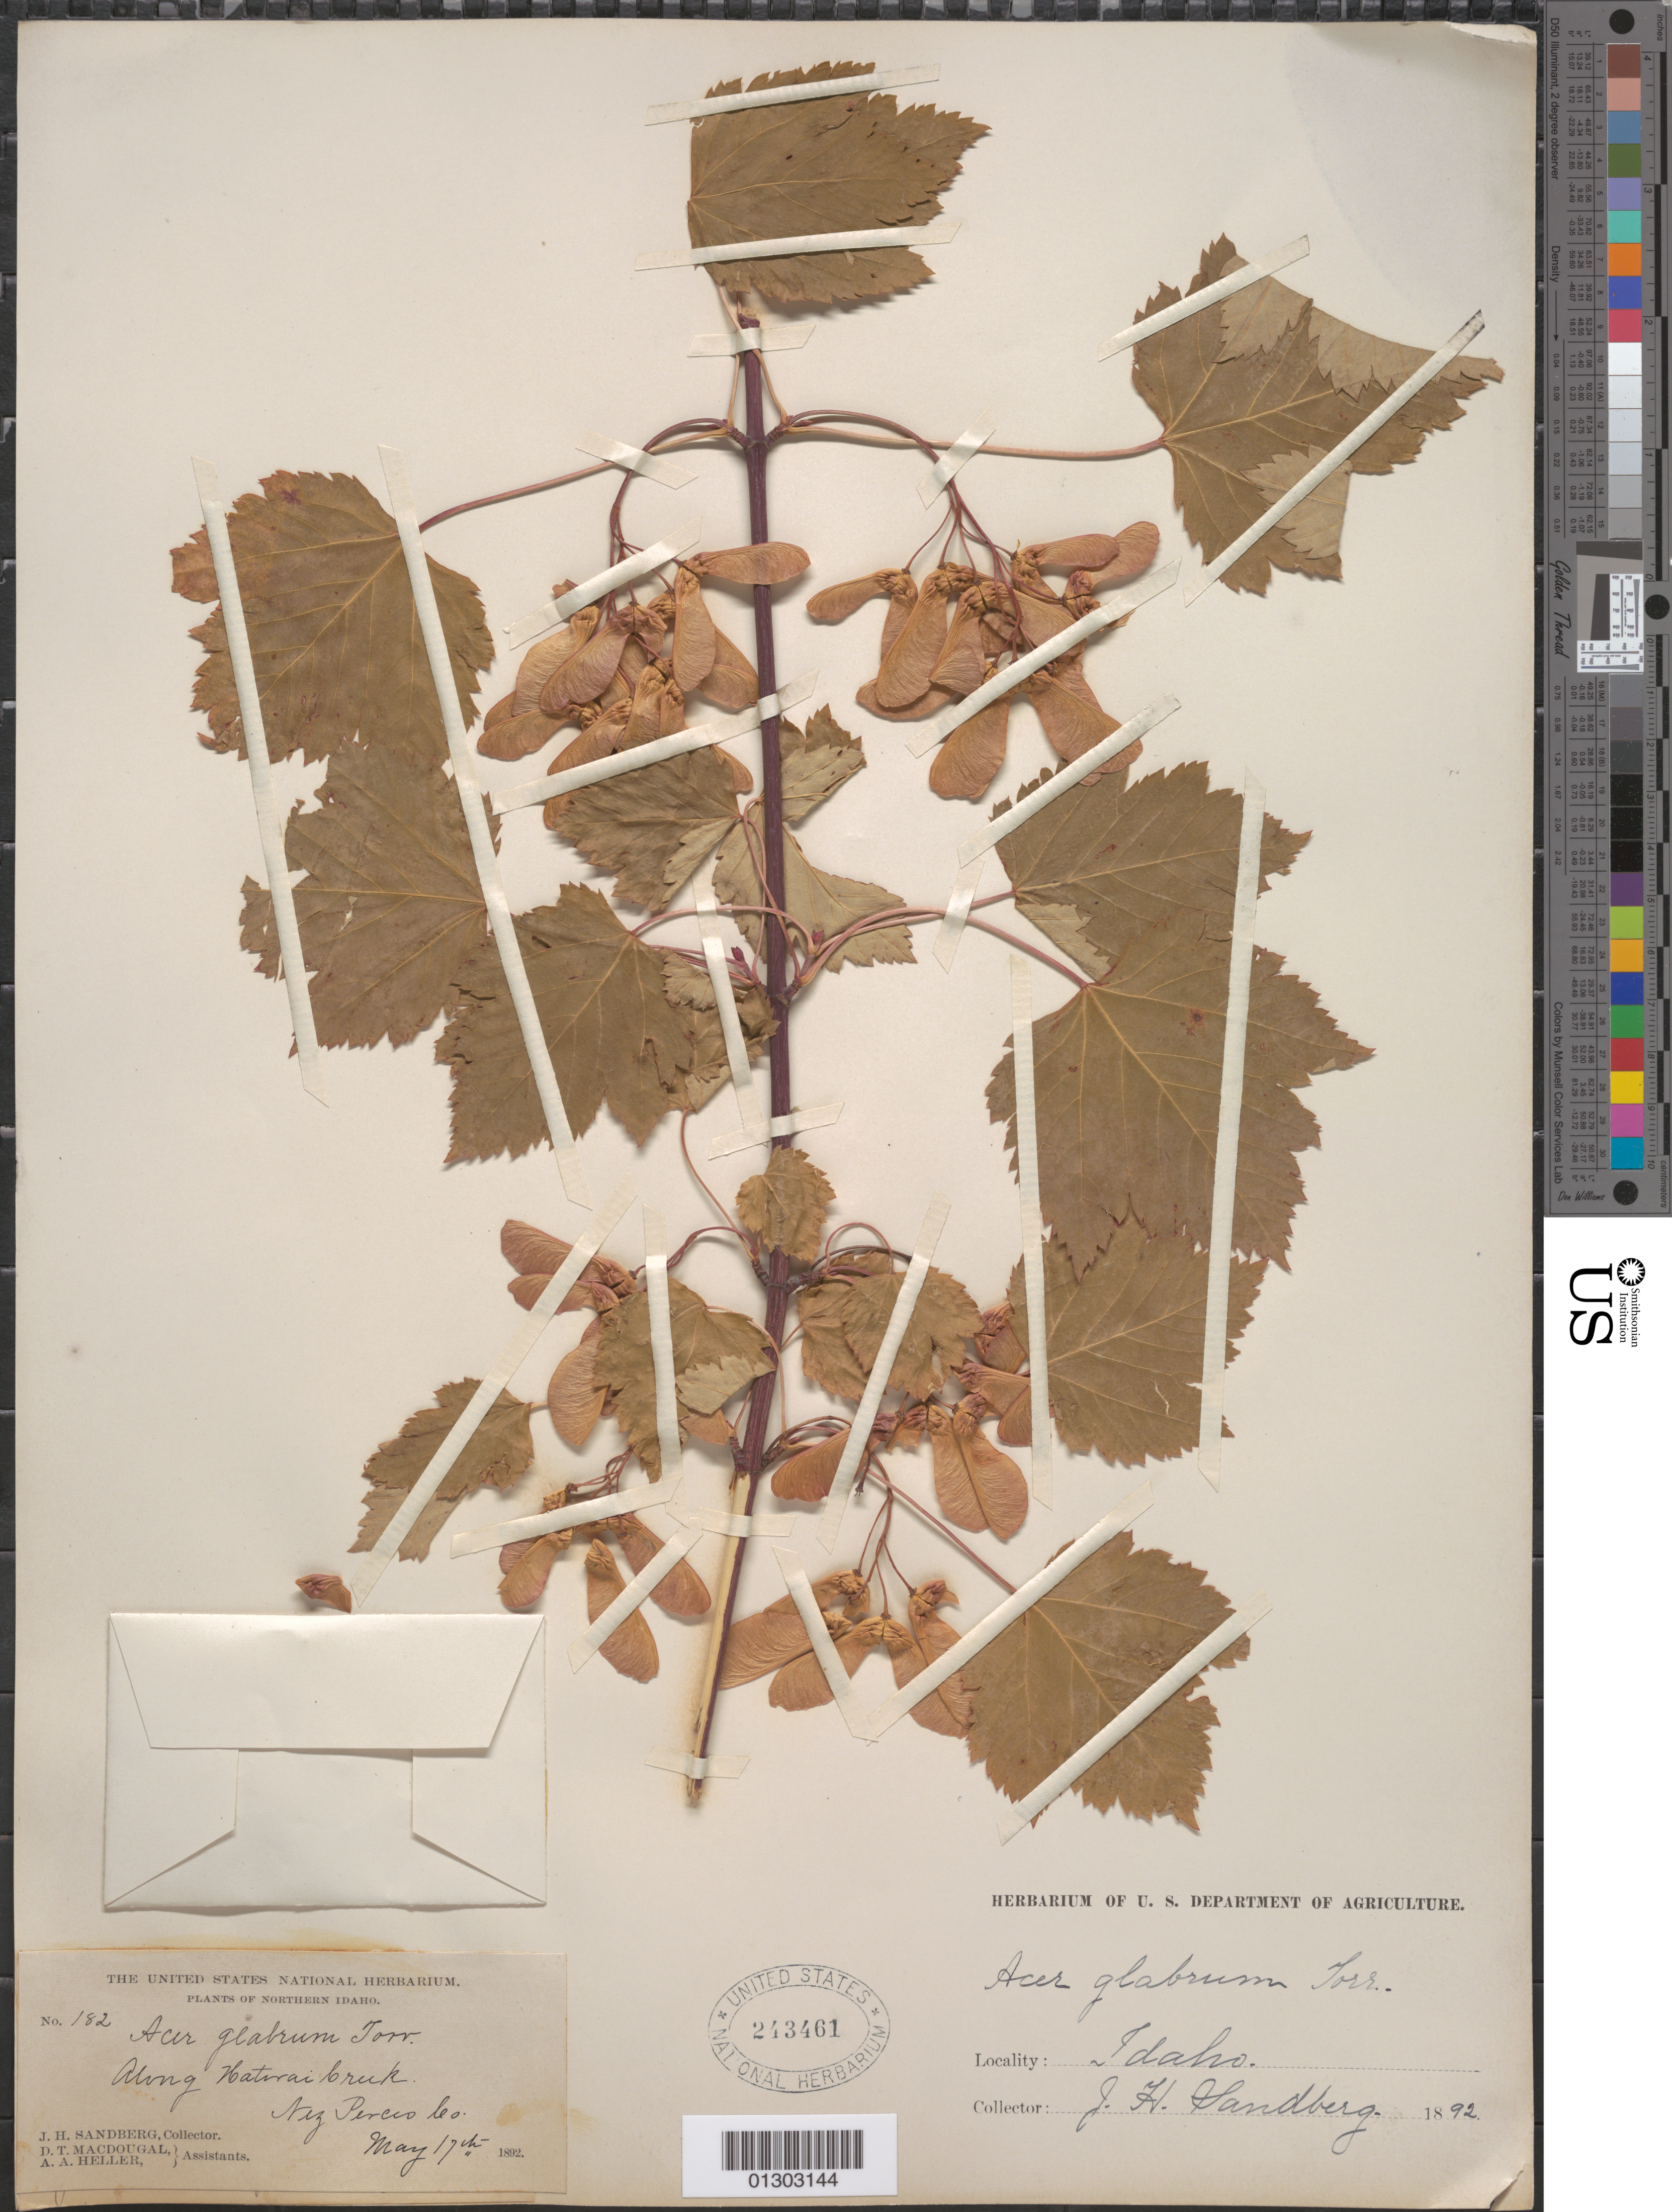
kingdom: Plantae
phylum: Tracheophyta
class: Magnoliopsida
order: Sapindales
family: Sapindaceae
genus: Acer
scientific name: Acer glabrum var. douglasii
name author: (Hook.) Dippel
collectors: J. H. Sandberg, D. T. MacDougal & A. A. Heller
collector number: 182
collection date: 1892-05-17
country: United States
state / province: Idaho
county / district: Nez Perce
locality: Nez Perce County, along Haterai Creek.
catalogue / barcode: US 243461